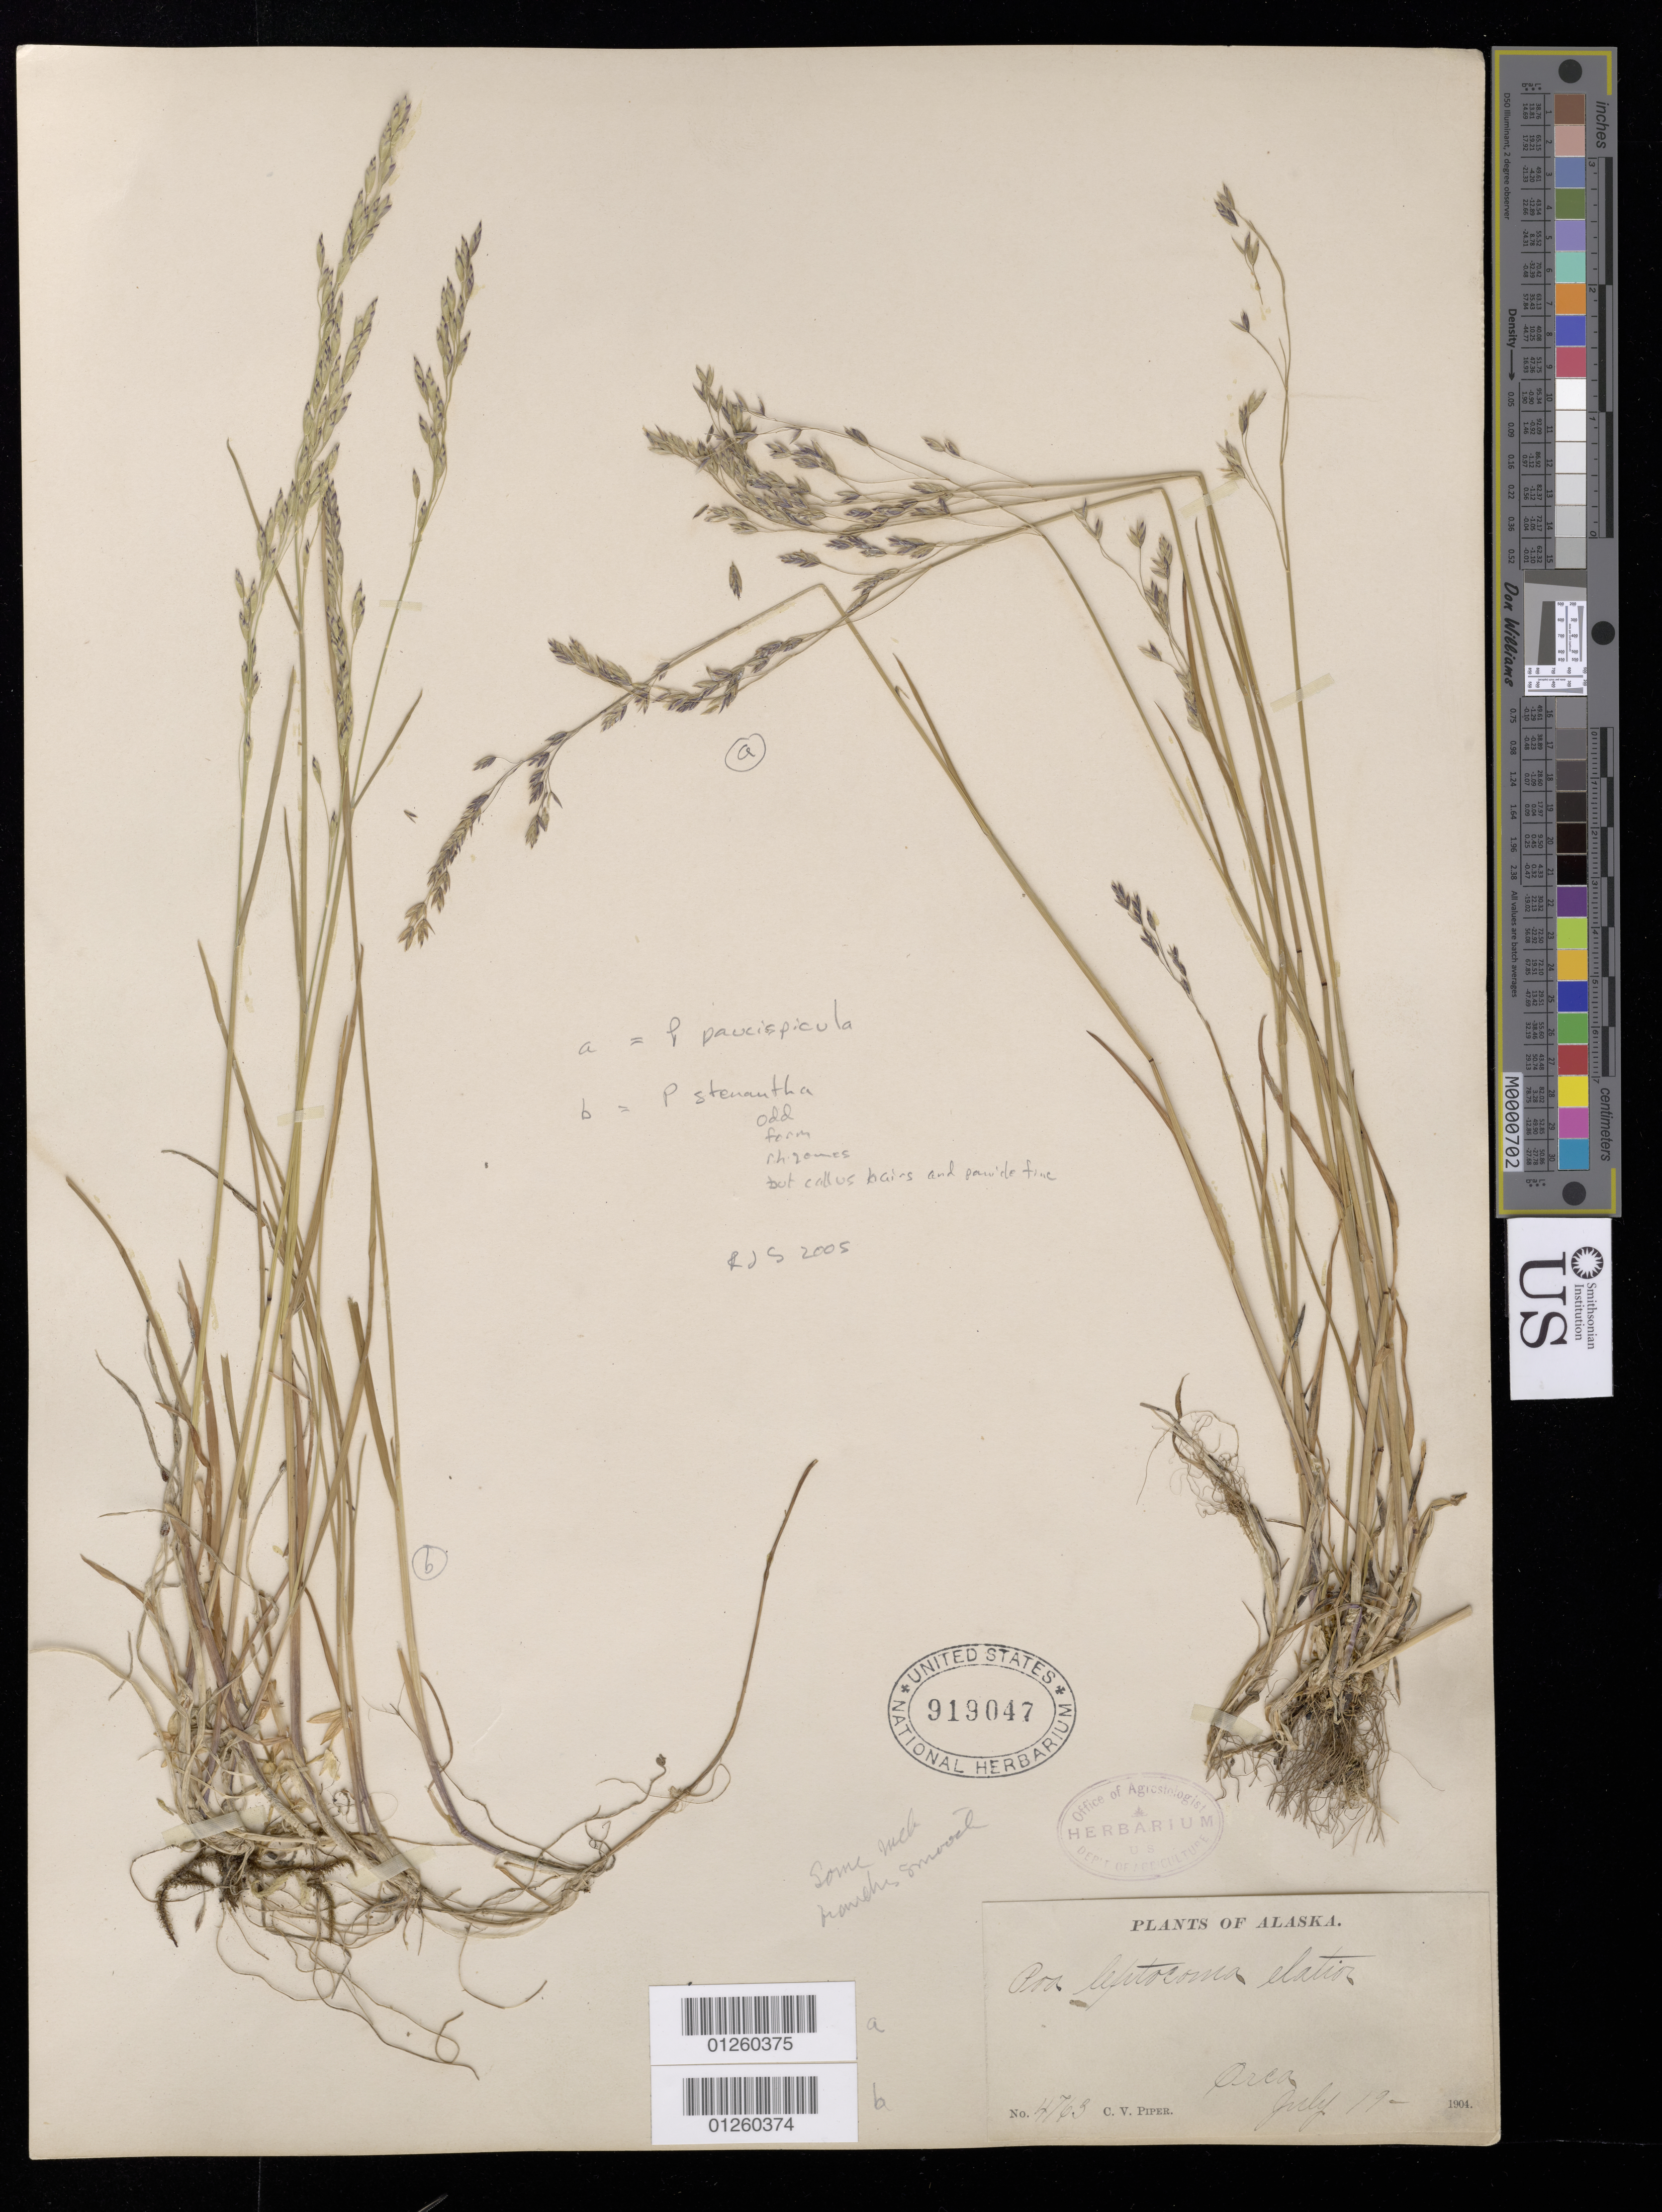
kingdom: Plantae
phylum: Tracheophyta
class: Liliopsida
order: Poales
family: Poaceae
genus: Poa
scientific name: Poa stenantha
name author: Trin.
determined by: Soreng, Robert J., Research Associate (BOT), Smithsonian Institution - National Museum of Natural History (UNITED STATES)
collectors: C. V. Piper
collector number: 4763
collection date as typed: Jully 19 - 1904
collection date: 1904-07-19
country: United States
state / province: Alaska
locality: Orca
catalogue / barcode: US 919047